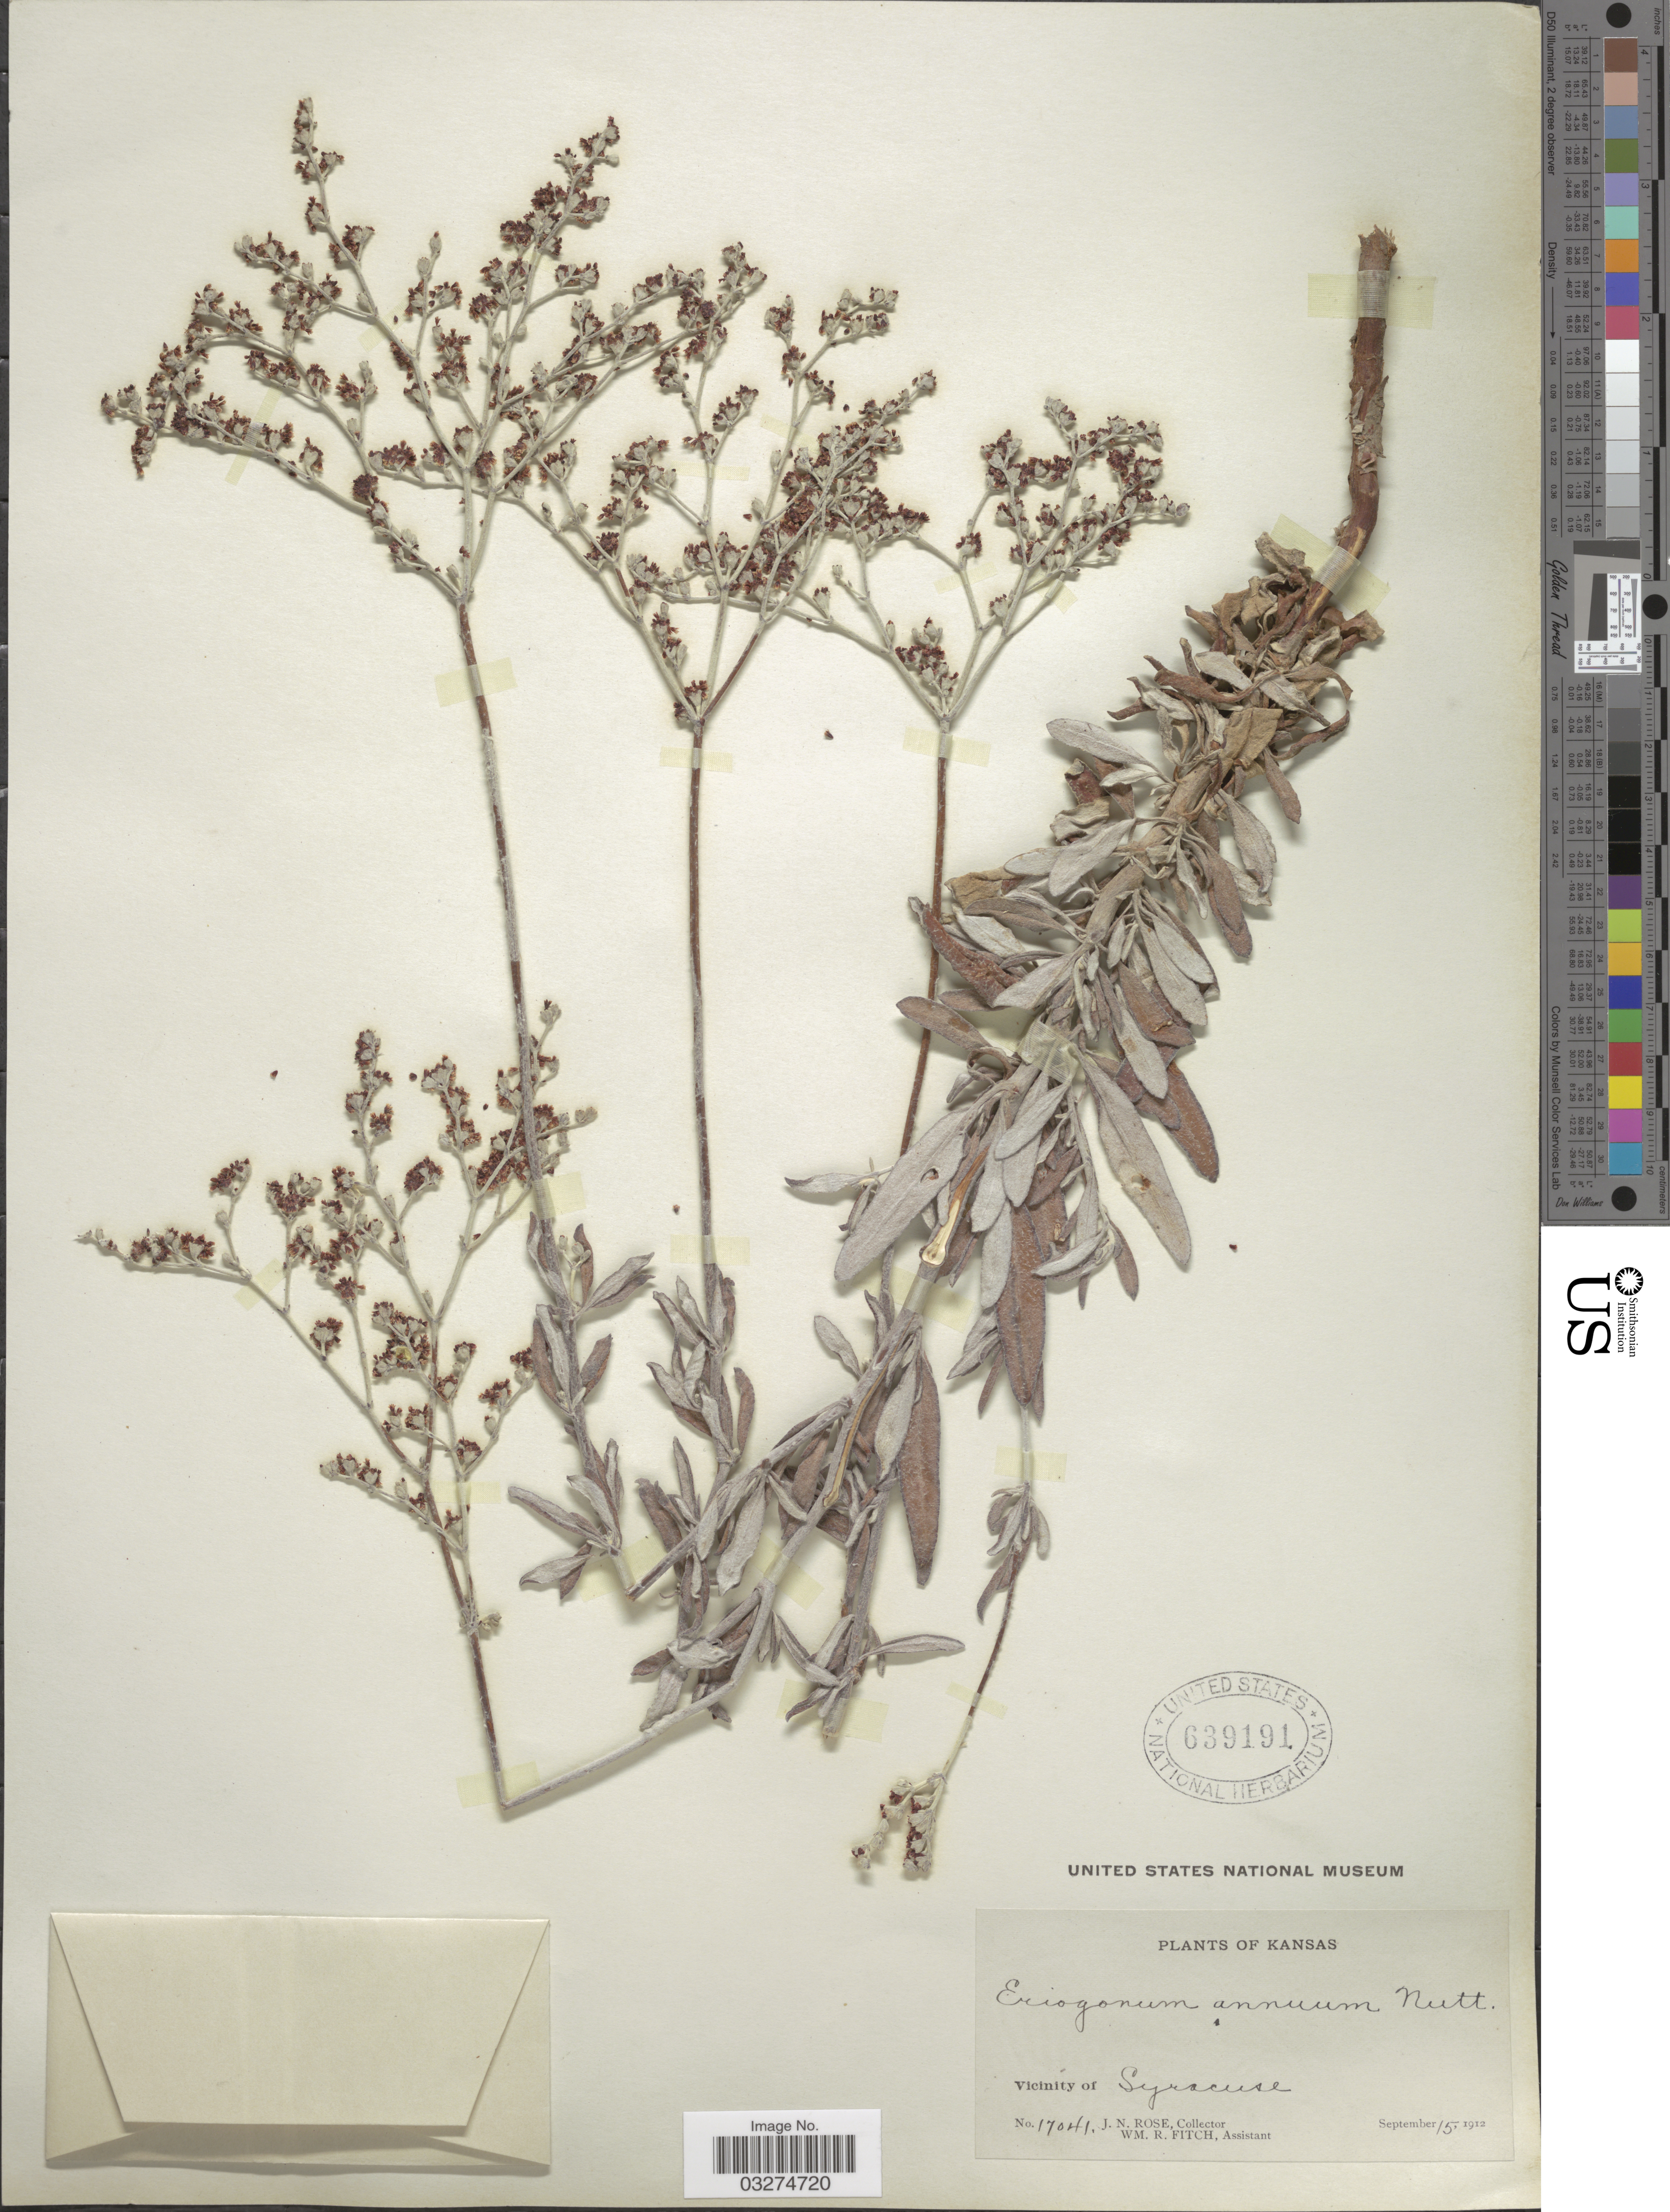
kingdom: Plantae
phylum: Tracheophyta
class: Magnoliopsida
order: Caryophyllales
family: Polygonaceae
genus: Eriogonum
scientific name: Eriogonum annuum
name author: Nutt.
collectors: J. N. Rose & W. R. Fitch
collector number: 17041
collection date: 1912-09-15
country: United States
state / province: Kansas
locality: Vicinity of Syracuse.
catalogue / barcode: US 639191